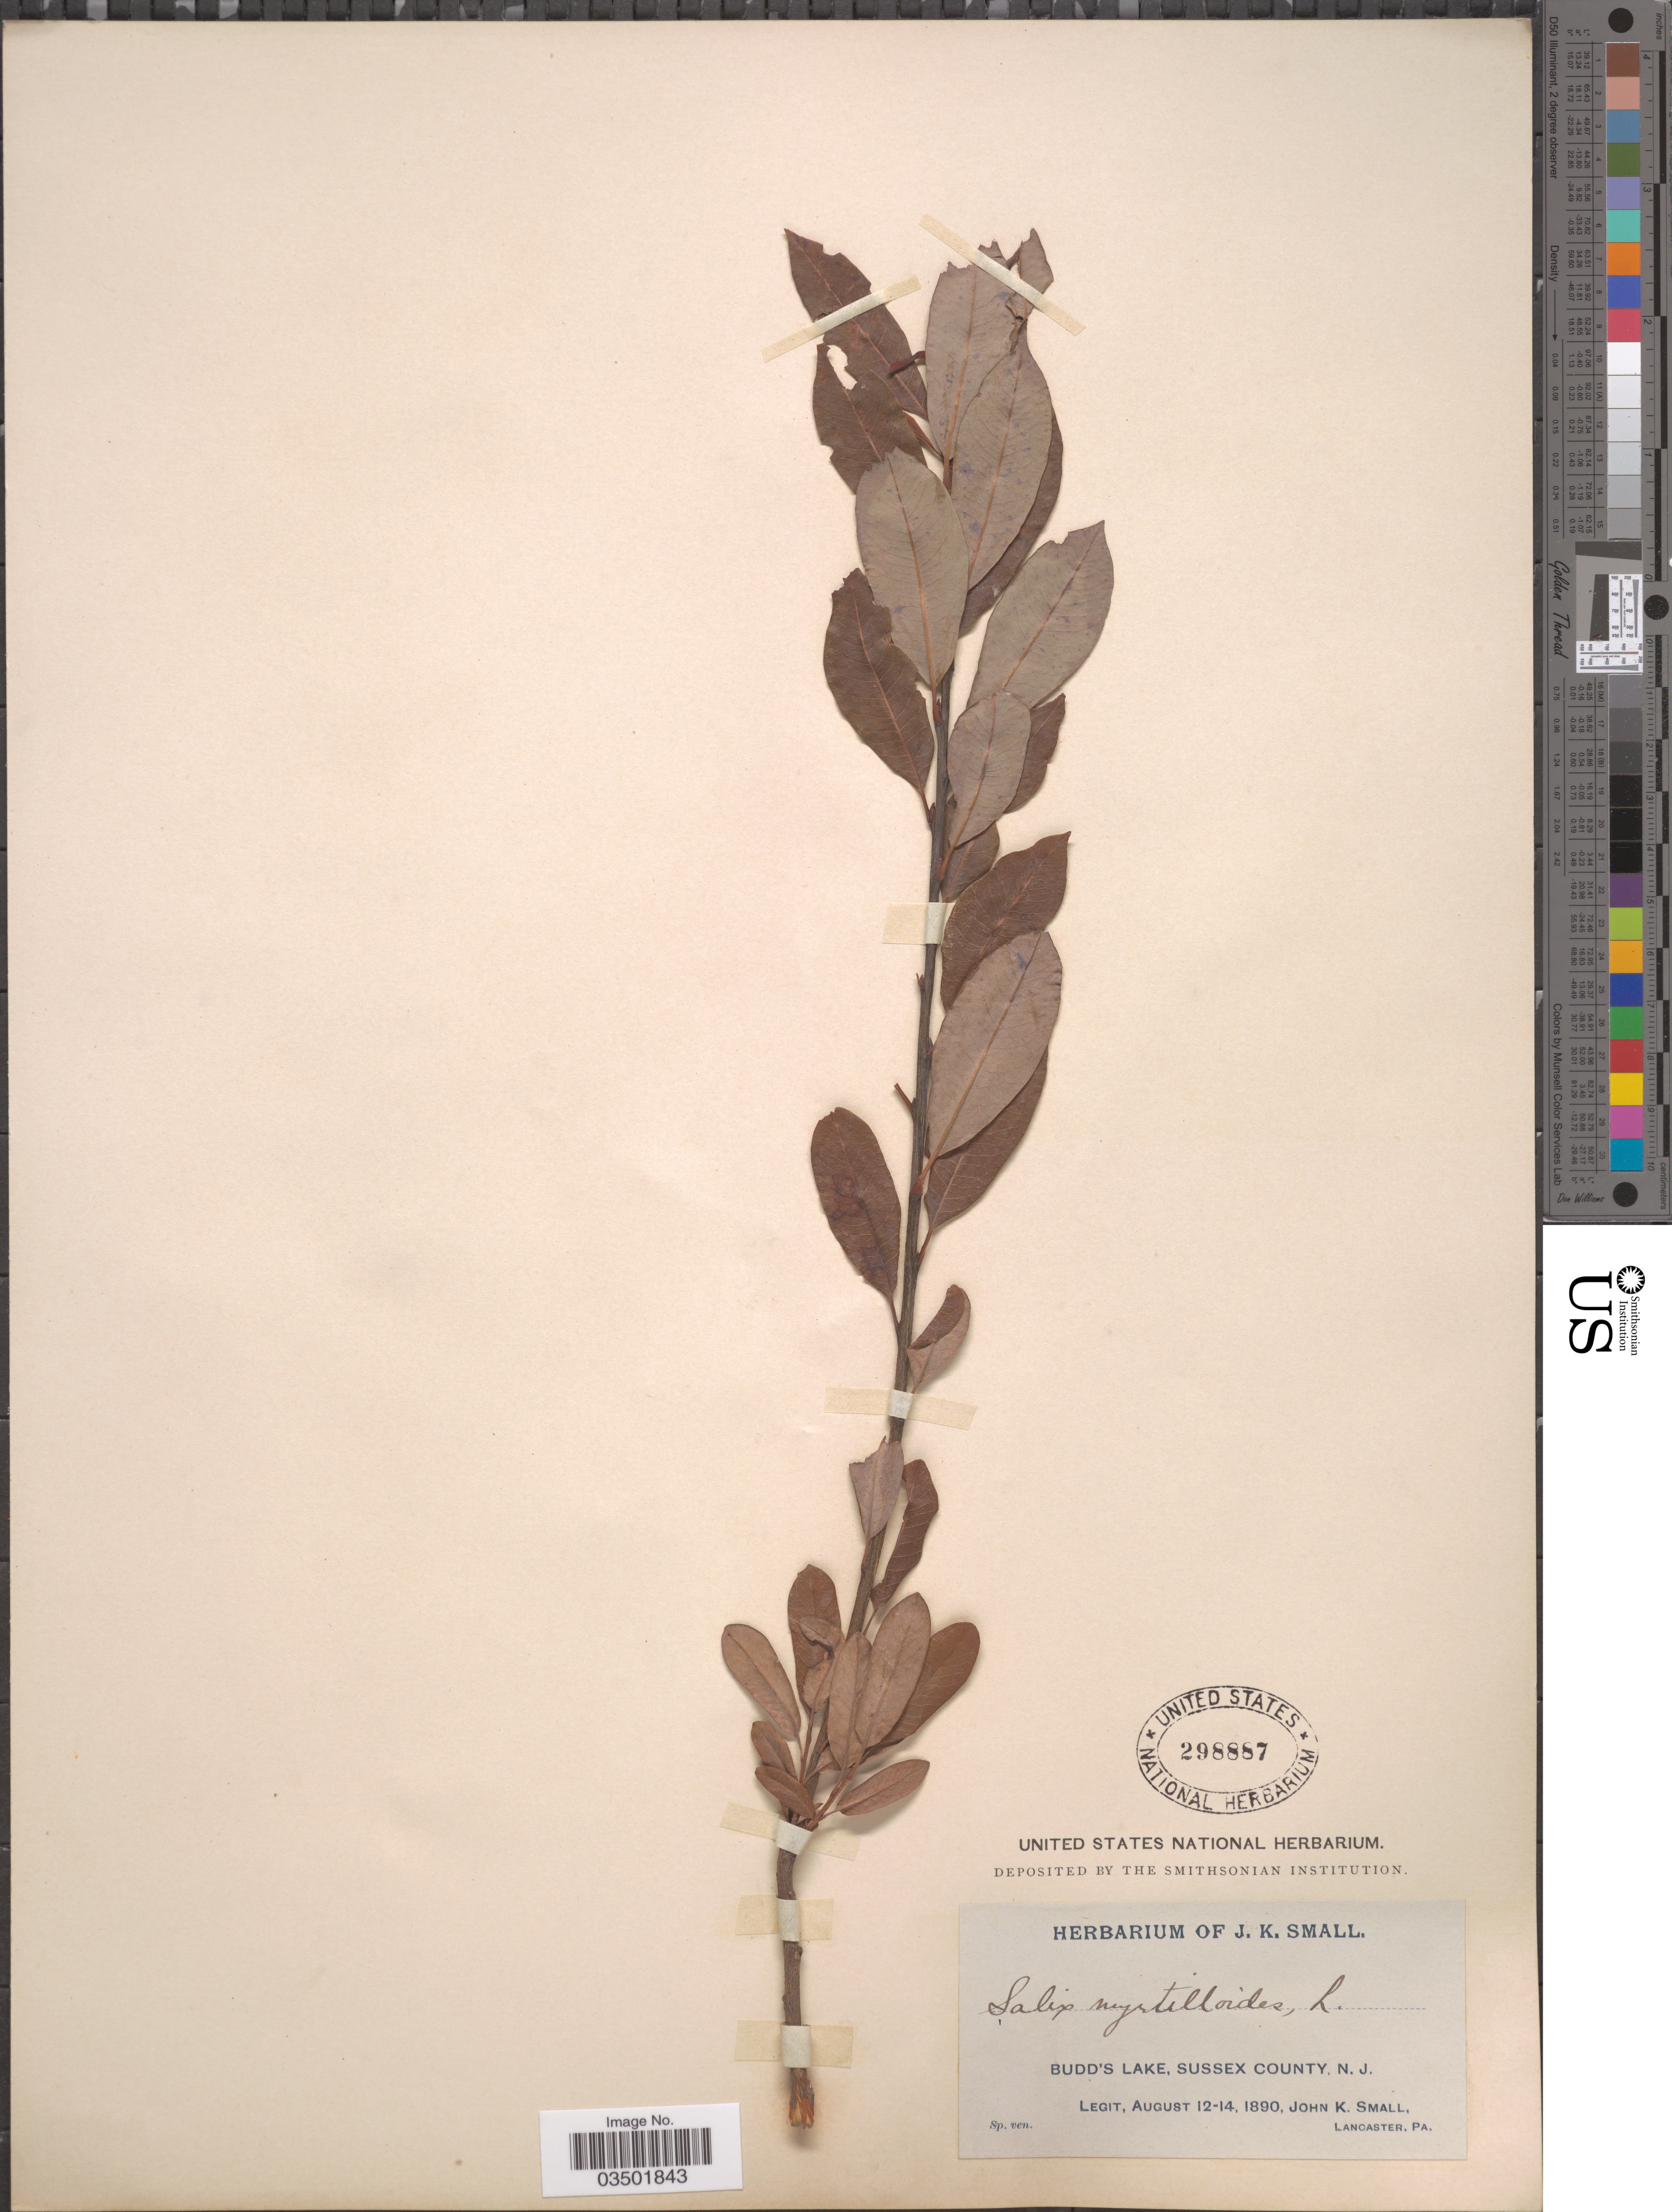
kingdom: Plantae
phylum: Tracheophyta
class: Magnoliopsida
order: Malpighiales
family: Salicaceae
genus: Salix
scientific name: Salix pedicellaris var. hypoglauca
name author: Fernald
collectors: J. K. Small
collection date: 1890-08-12/1890-08-14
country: United States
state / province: New Jersey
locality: Budd's Lake, Sussex County.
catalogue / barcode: US 298887